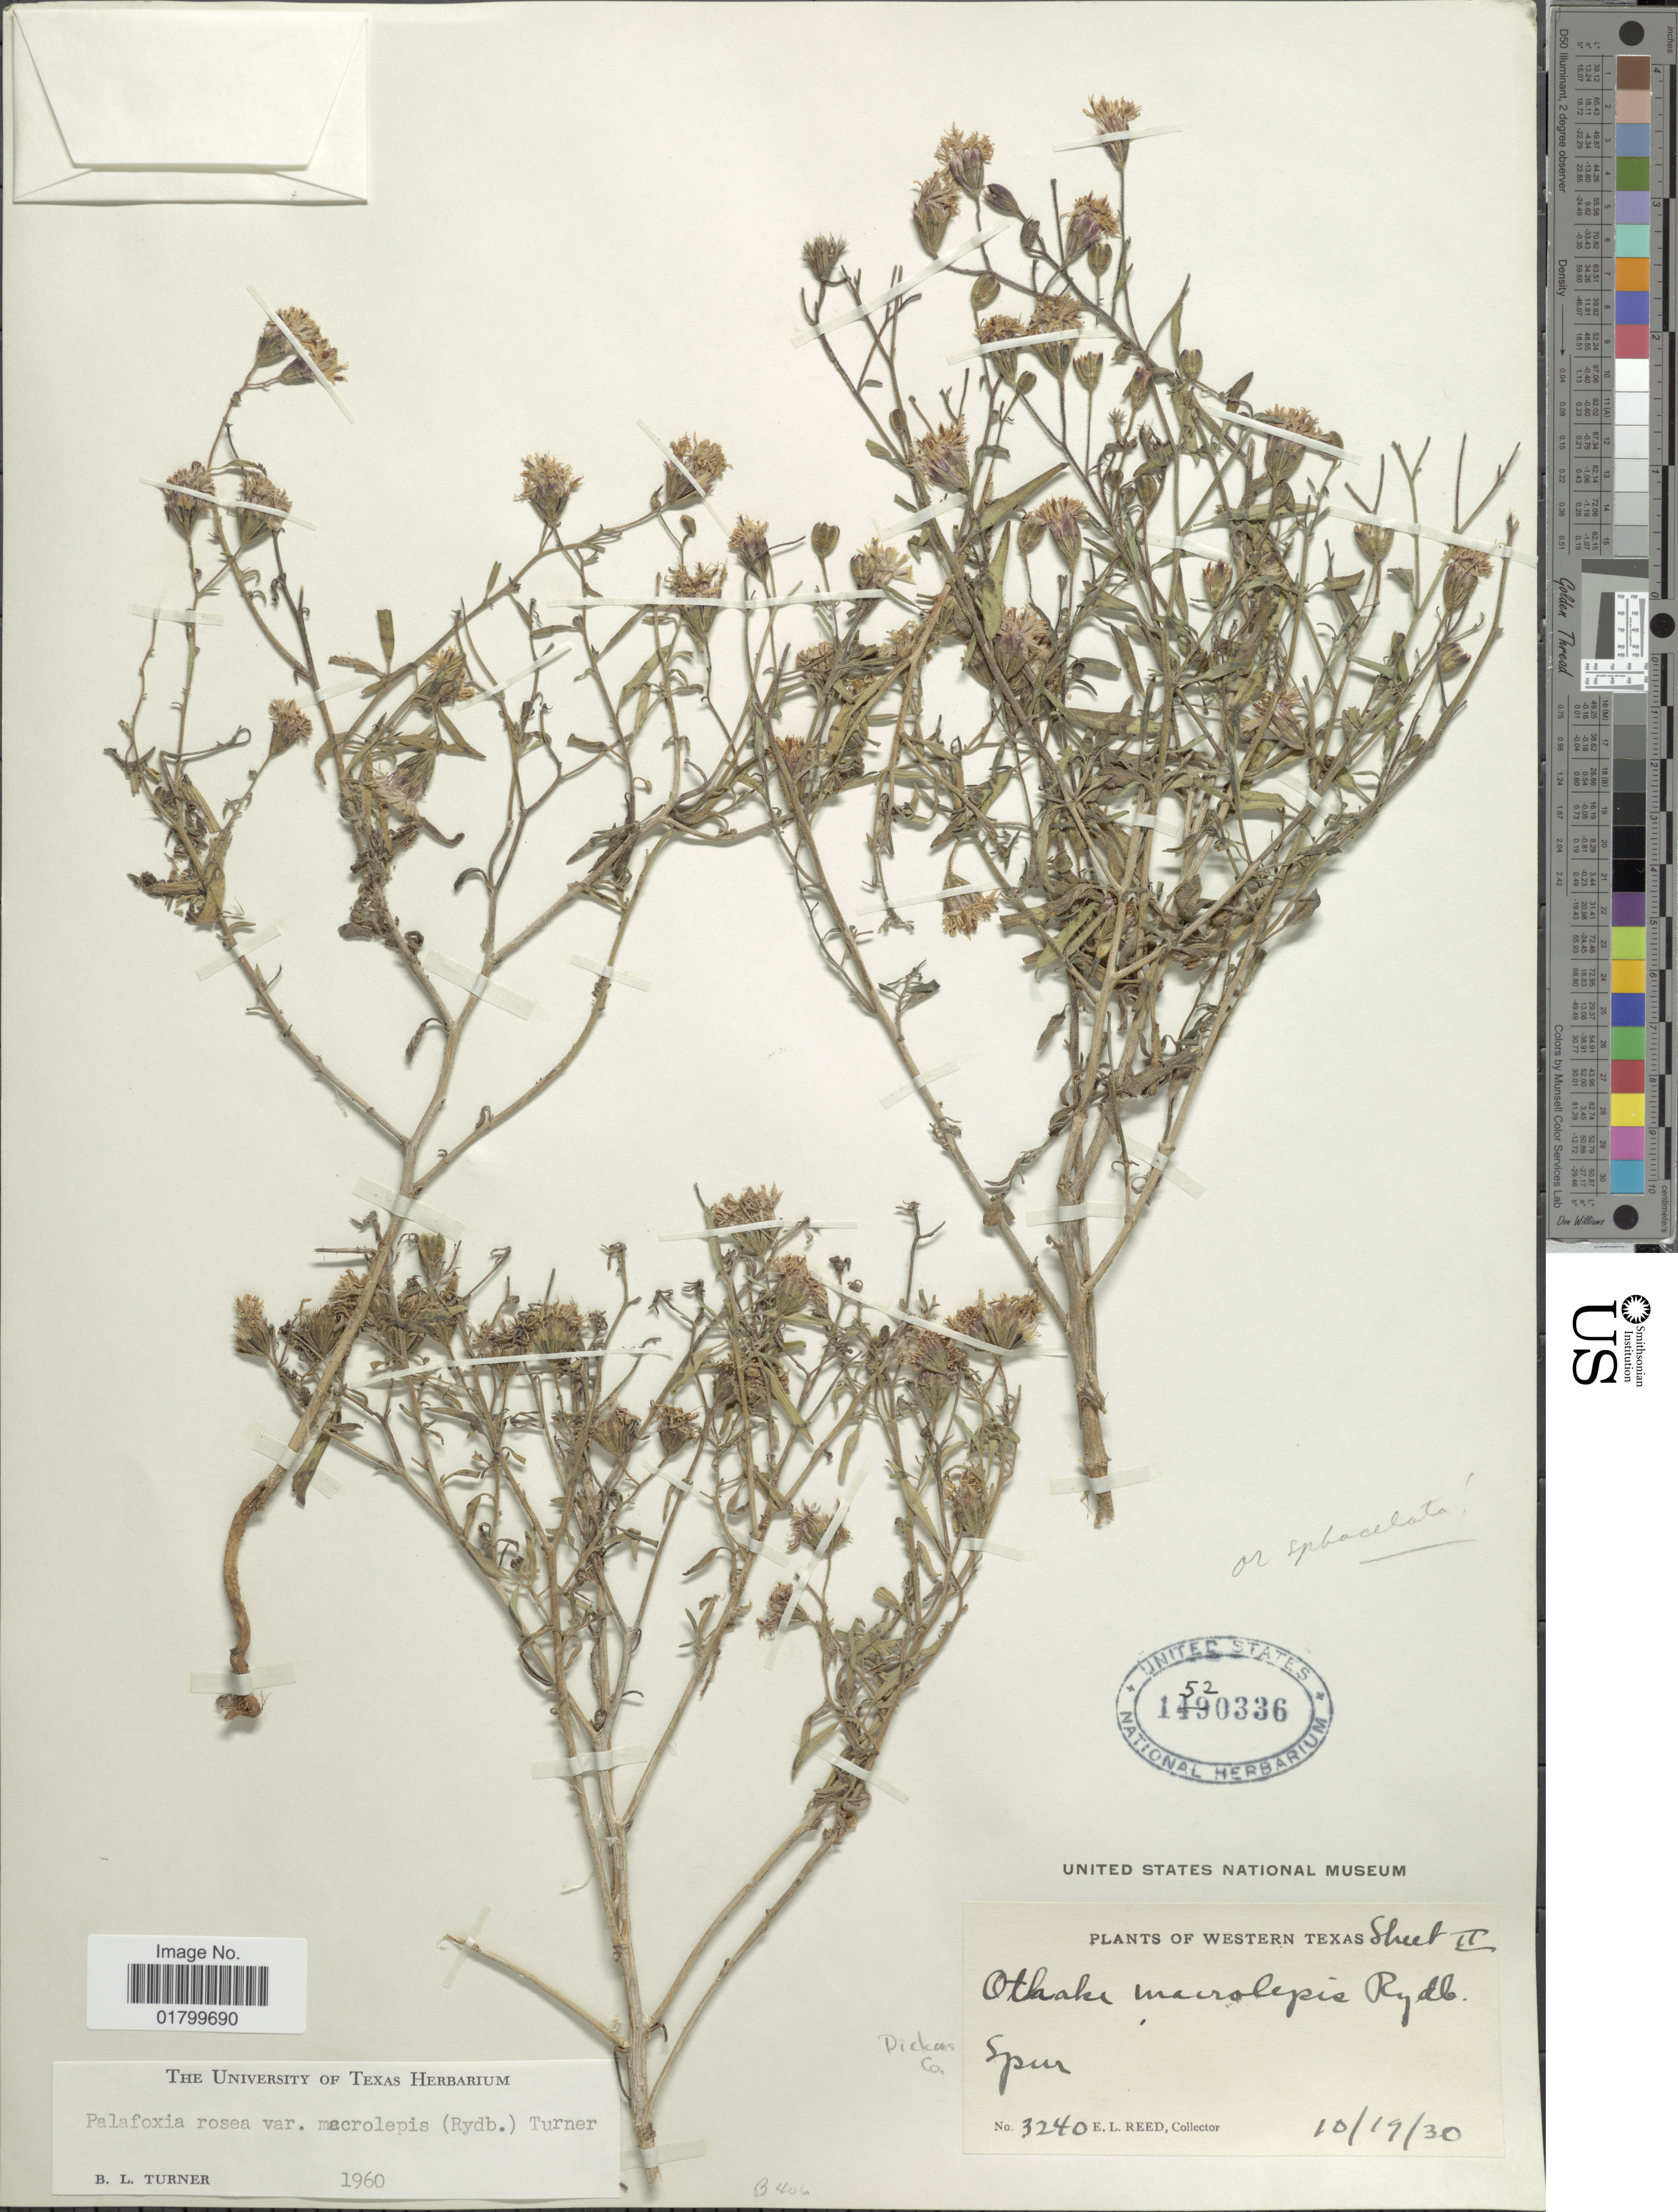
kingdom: Plantae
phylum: Tracheophyta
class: Magnoliopsida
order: Asterales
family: Asteraceae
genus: Palafoxia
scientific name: Palafoxia rosea var. macrolepis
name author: (Rydb.) B.L. Turner & M.I. Morris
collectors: E. Reed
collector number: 3240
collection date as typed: Transcribed d/m/y: 19/10/30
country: United States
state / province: Texas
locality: Western Texas, Spur, Dickens Co.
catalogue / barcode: US 1520336